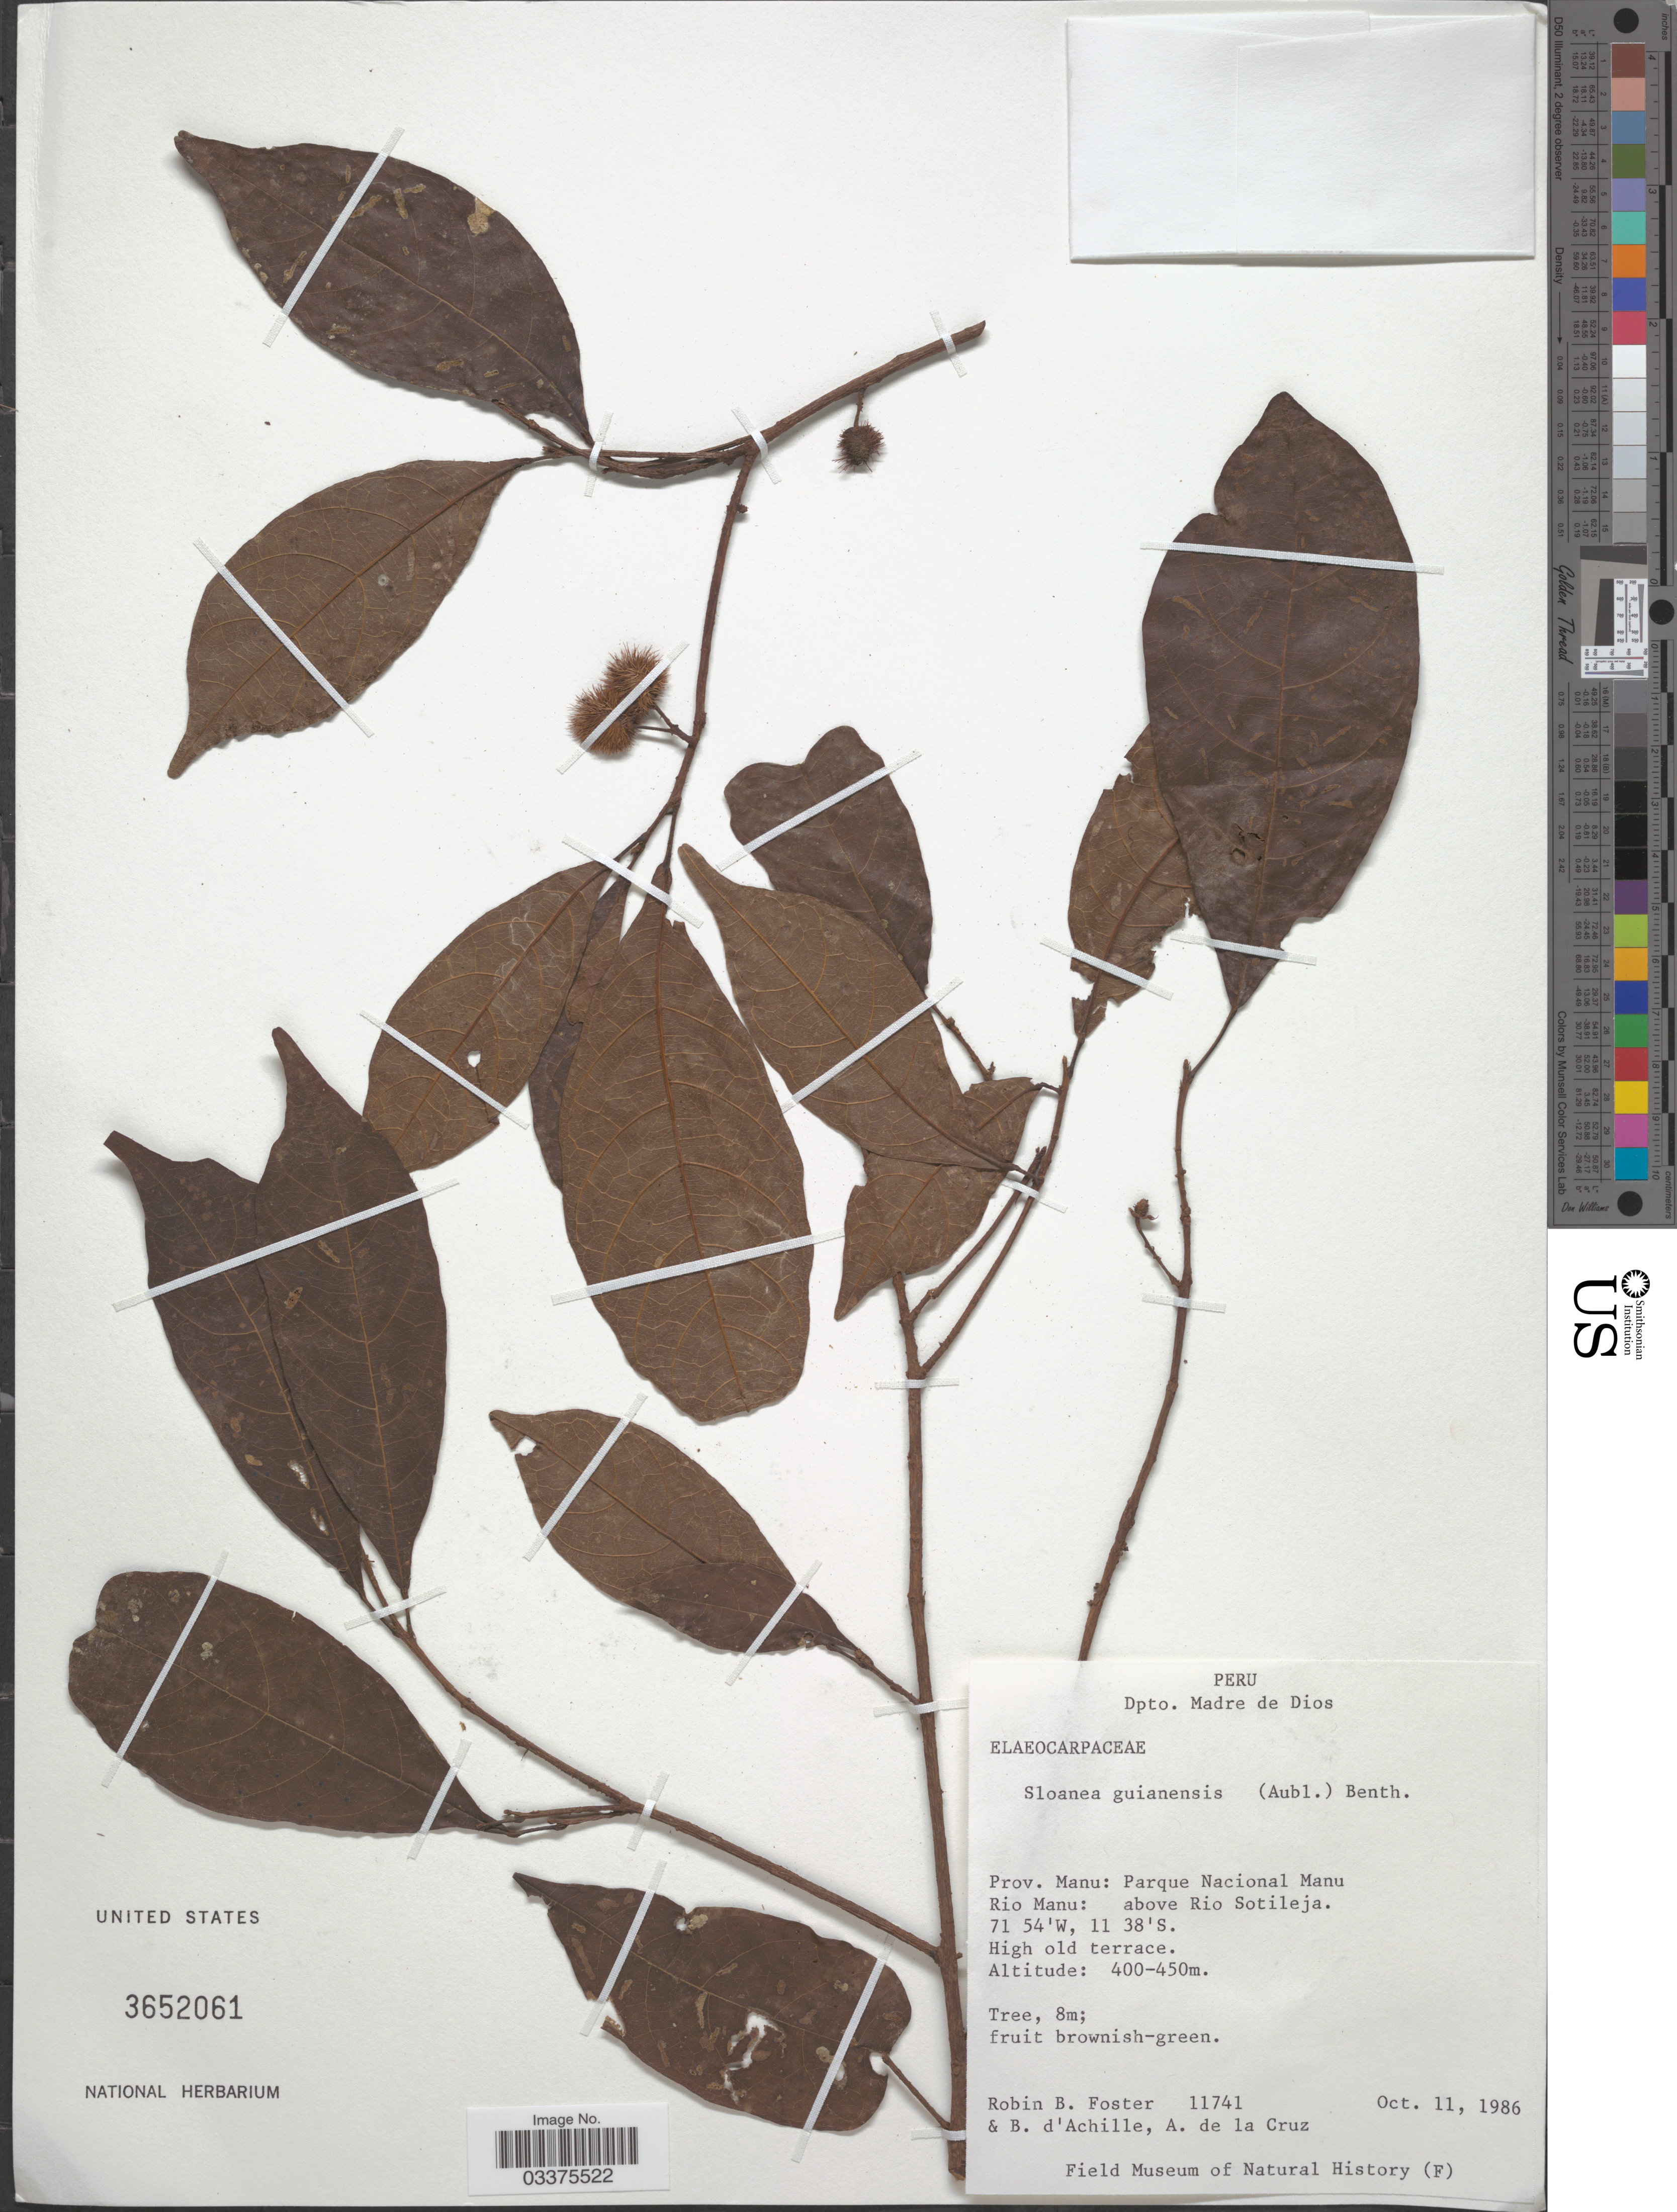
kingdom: Plantae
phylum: Tracheophyta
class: Magnoliopsida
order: Oxalidales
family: Elaeocarpaceae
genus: Sloanea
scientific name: Sloanea guianensis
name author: (Aubl.) Benth.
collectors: R. B. Foster, B. d'Achille & A. de la Cruz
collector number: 11741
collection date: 1986-10-11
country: Peru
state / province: Madre de Dios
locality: Dpto. Madre de Dios, Prov. Manu: Parque Nacional Manu, Río Manu: above Rio Sotileja.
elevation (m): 400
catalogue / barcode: US 3652061